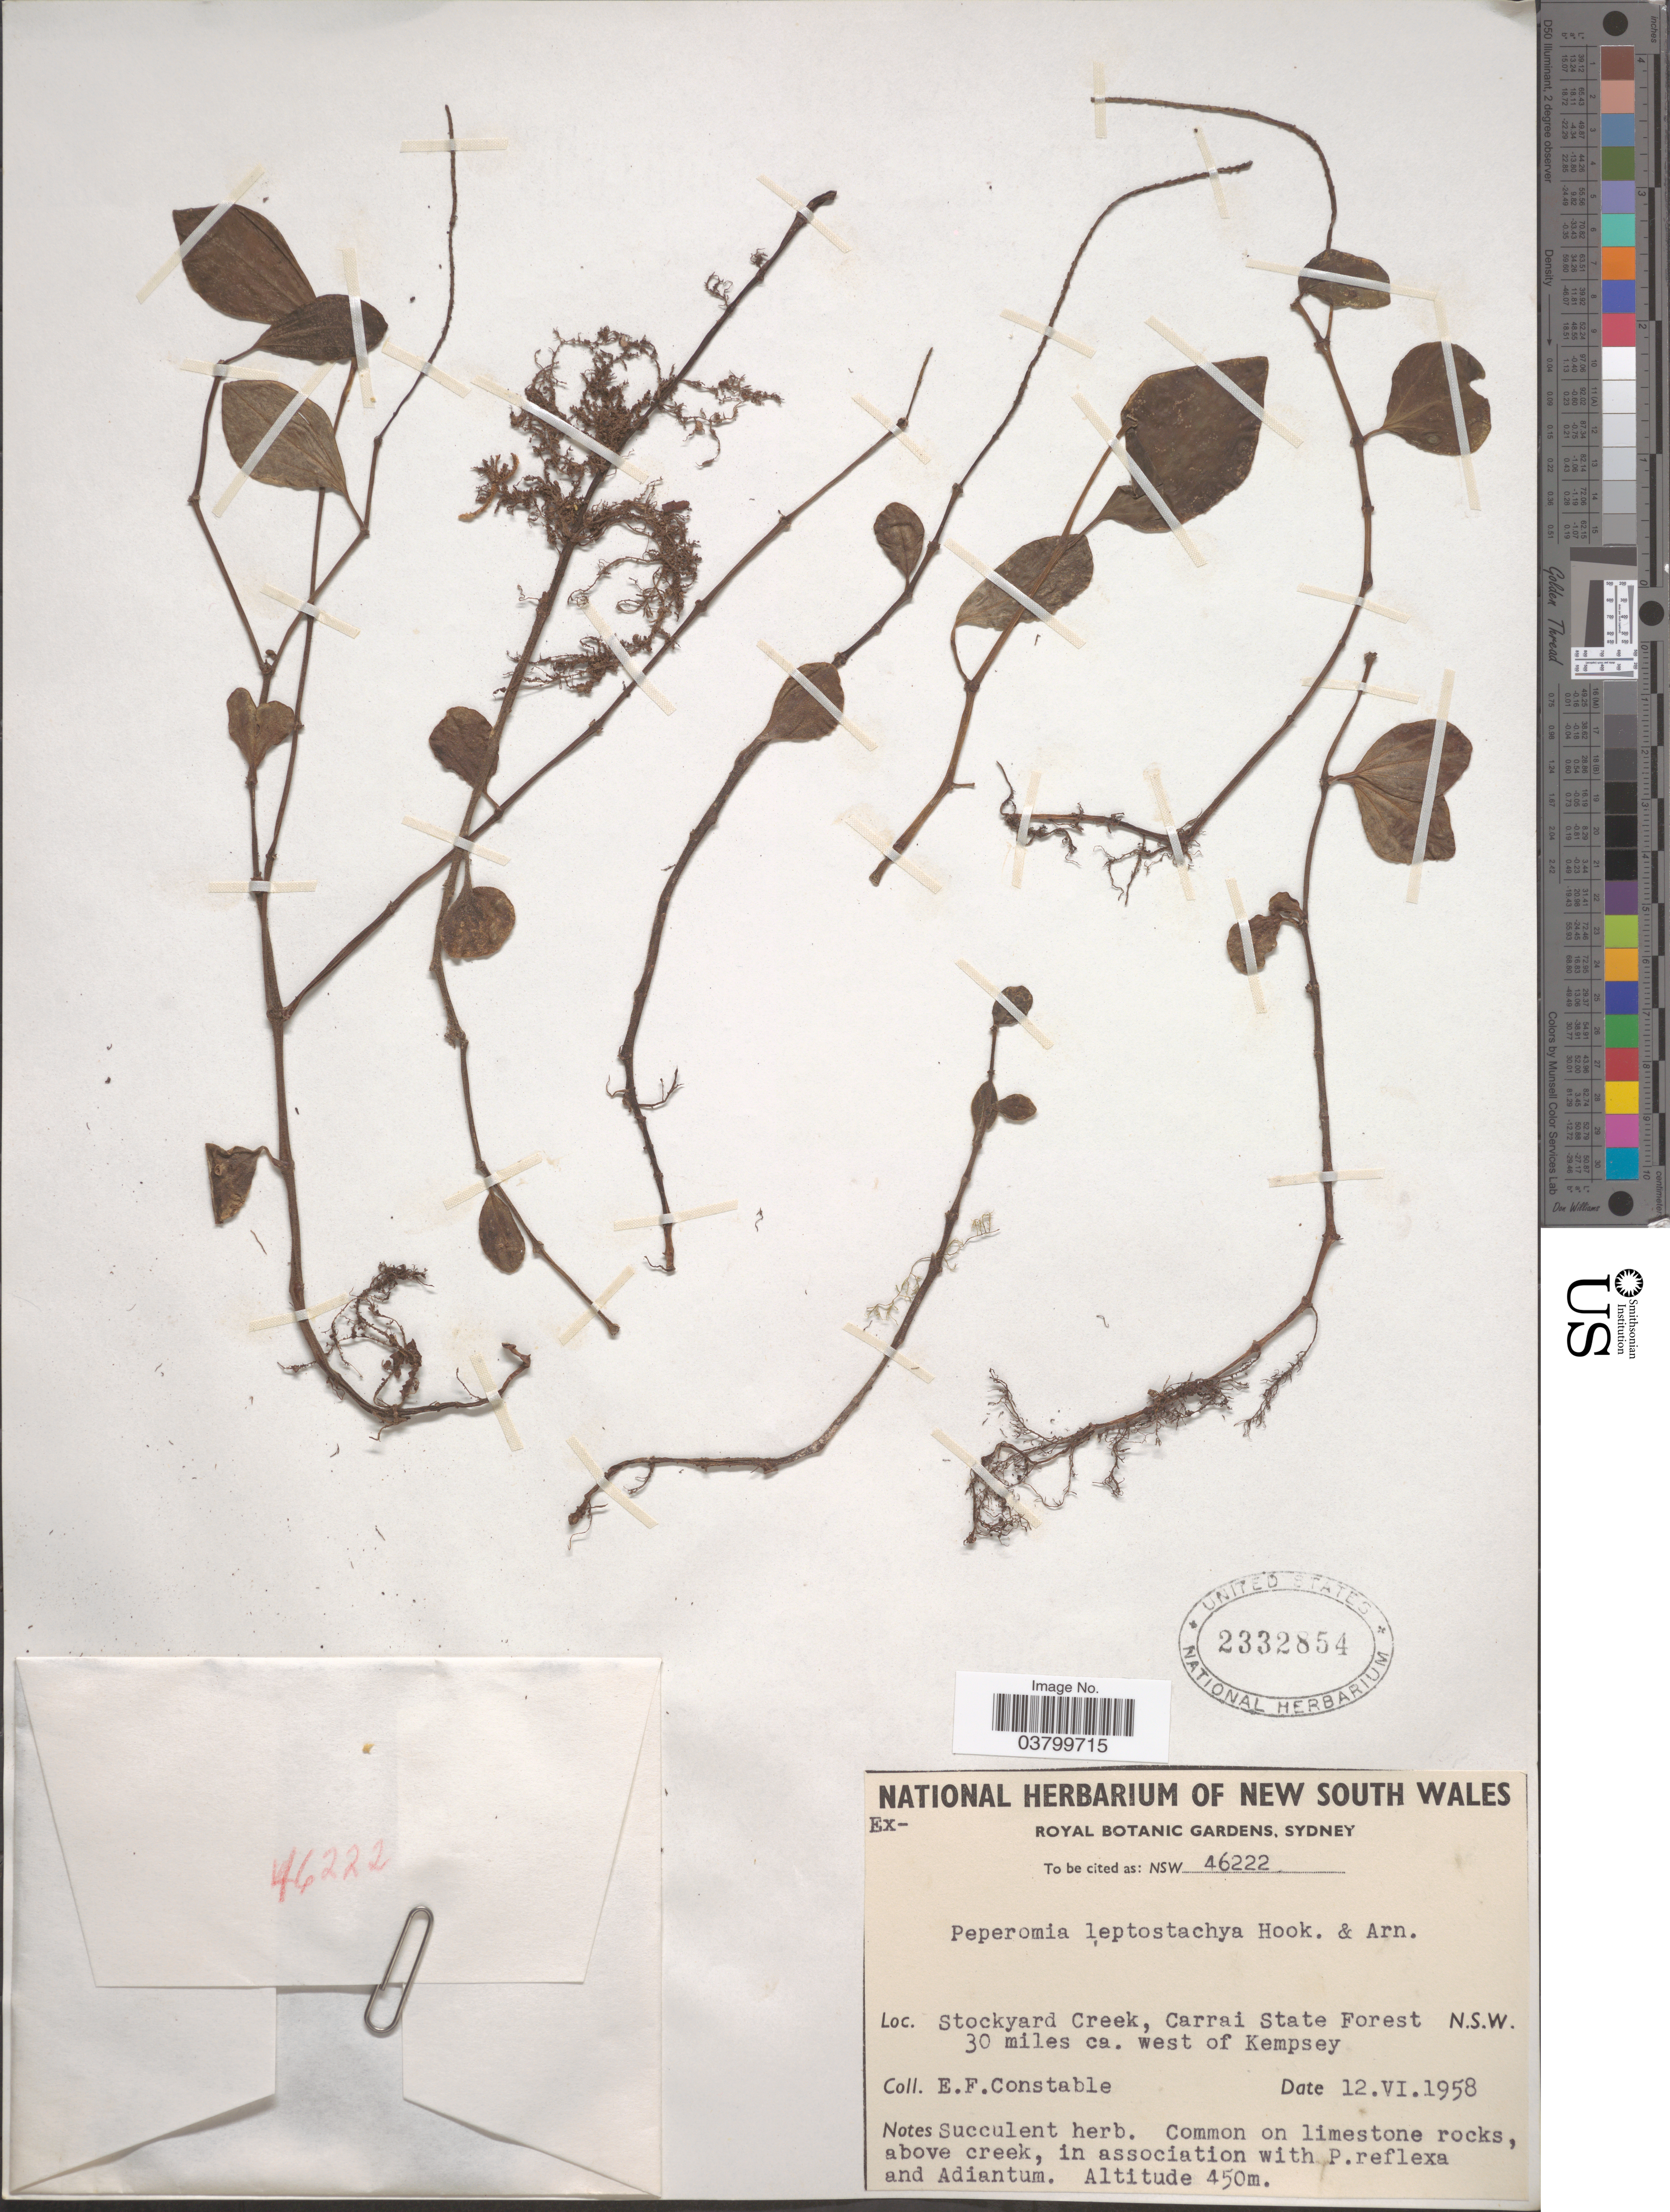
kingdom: Plantae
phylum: Tracheophyta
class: Magnoliopsida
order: Piperales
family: Piperaceae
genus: Peperomia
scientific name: Peperomia blanda var. floribunda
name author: (Miq.) H. Huber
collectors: E. F. Constable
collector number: NSW46222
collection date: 1958-06-12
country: Australia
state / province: New South Wales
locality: Stockyard Creek, Carrai State Forest. 30 miles ca. west of Kempsey.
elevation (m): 450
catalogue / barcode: US 2332854